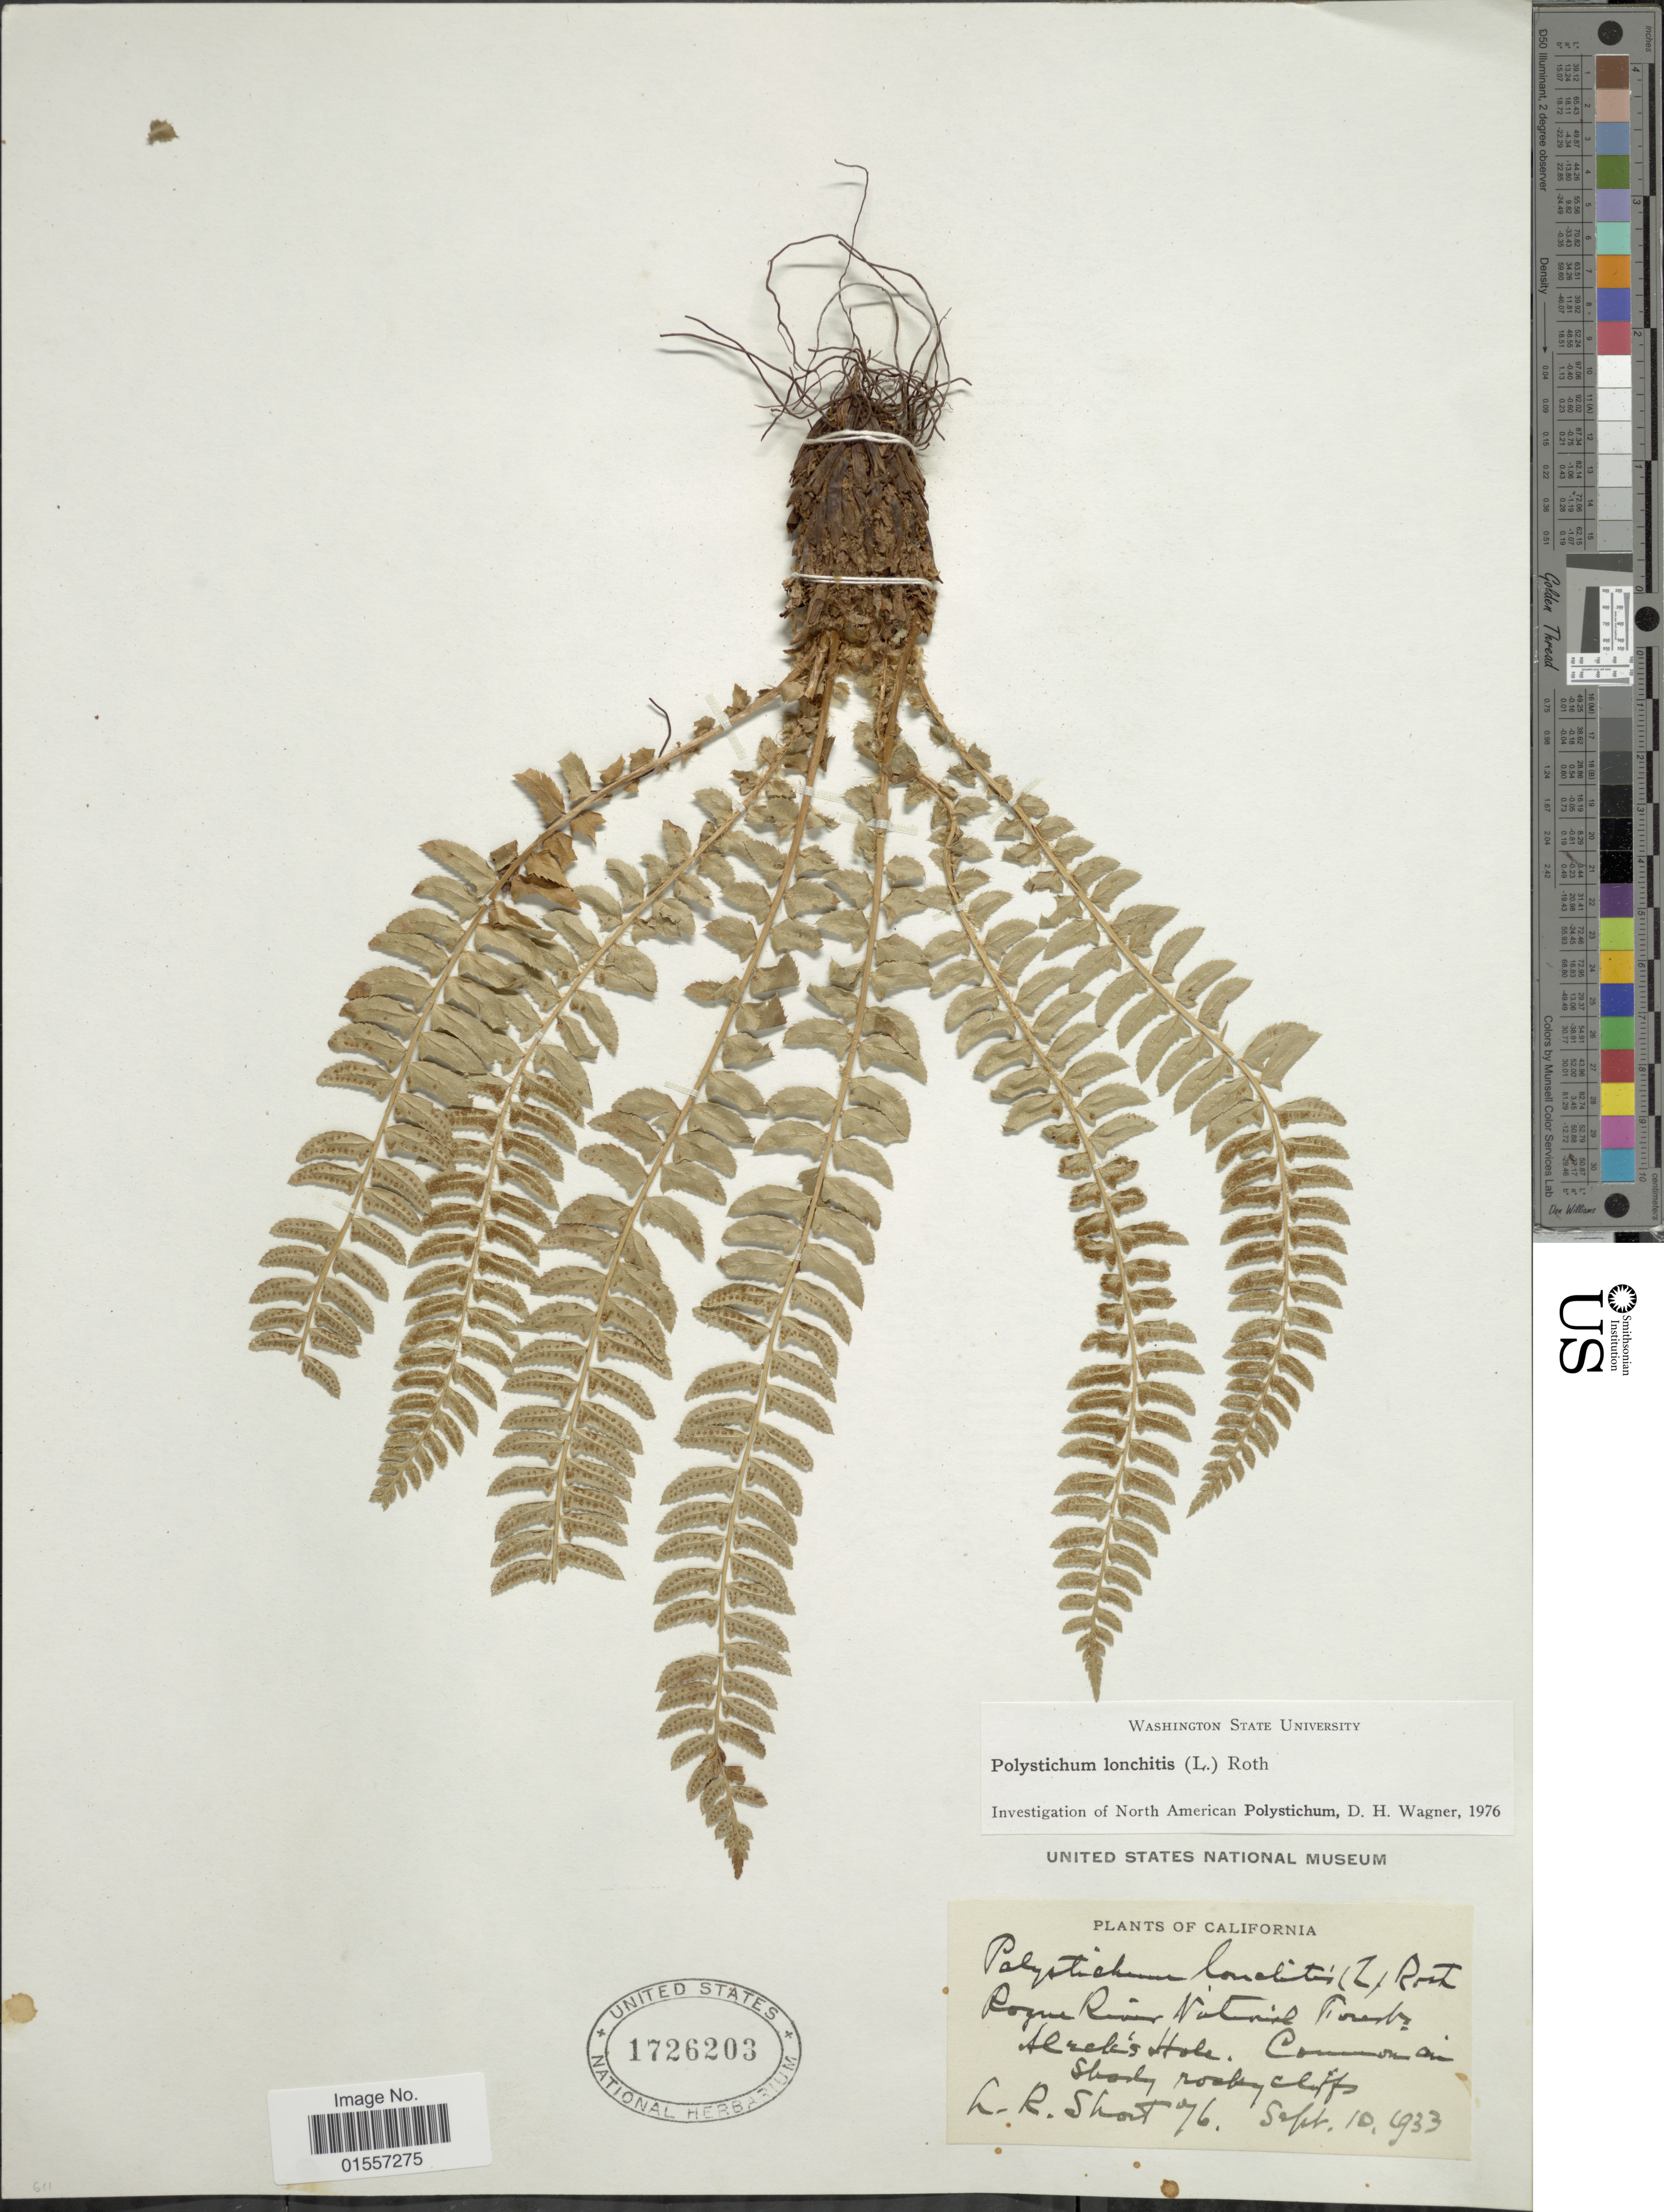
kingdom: Plantae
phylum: Tracheophyta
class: Polypodiopsida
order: Polypodiales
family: Dryopteridaceae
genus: Polystichum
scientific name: Polystichum lonchitis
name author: (Roth) L.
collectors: L. Short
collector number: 76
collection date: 1933-09-10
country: United States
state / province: California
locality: Roque River National Forest, Aleck's Hole. Common in shady rocky cliffs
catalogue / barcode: US 1726203